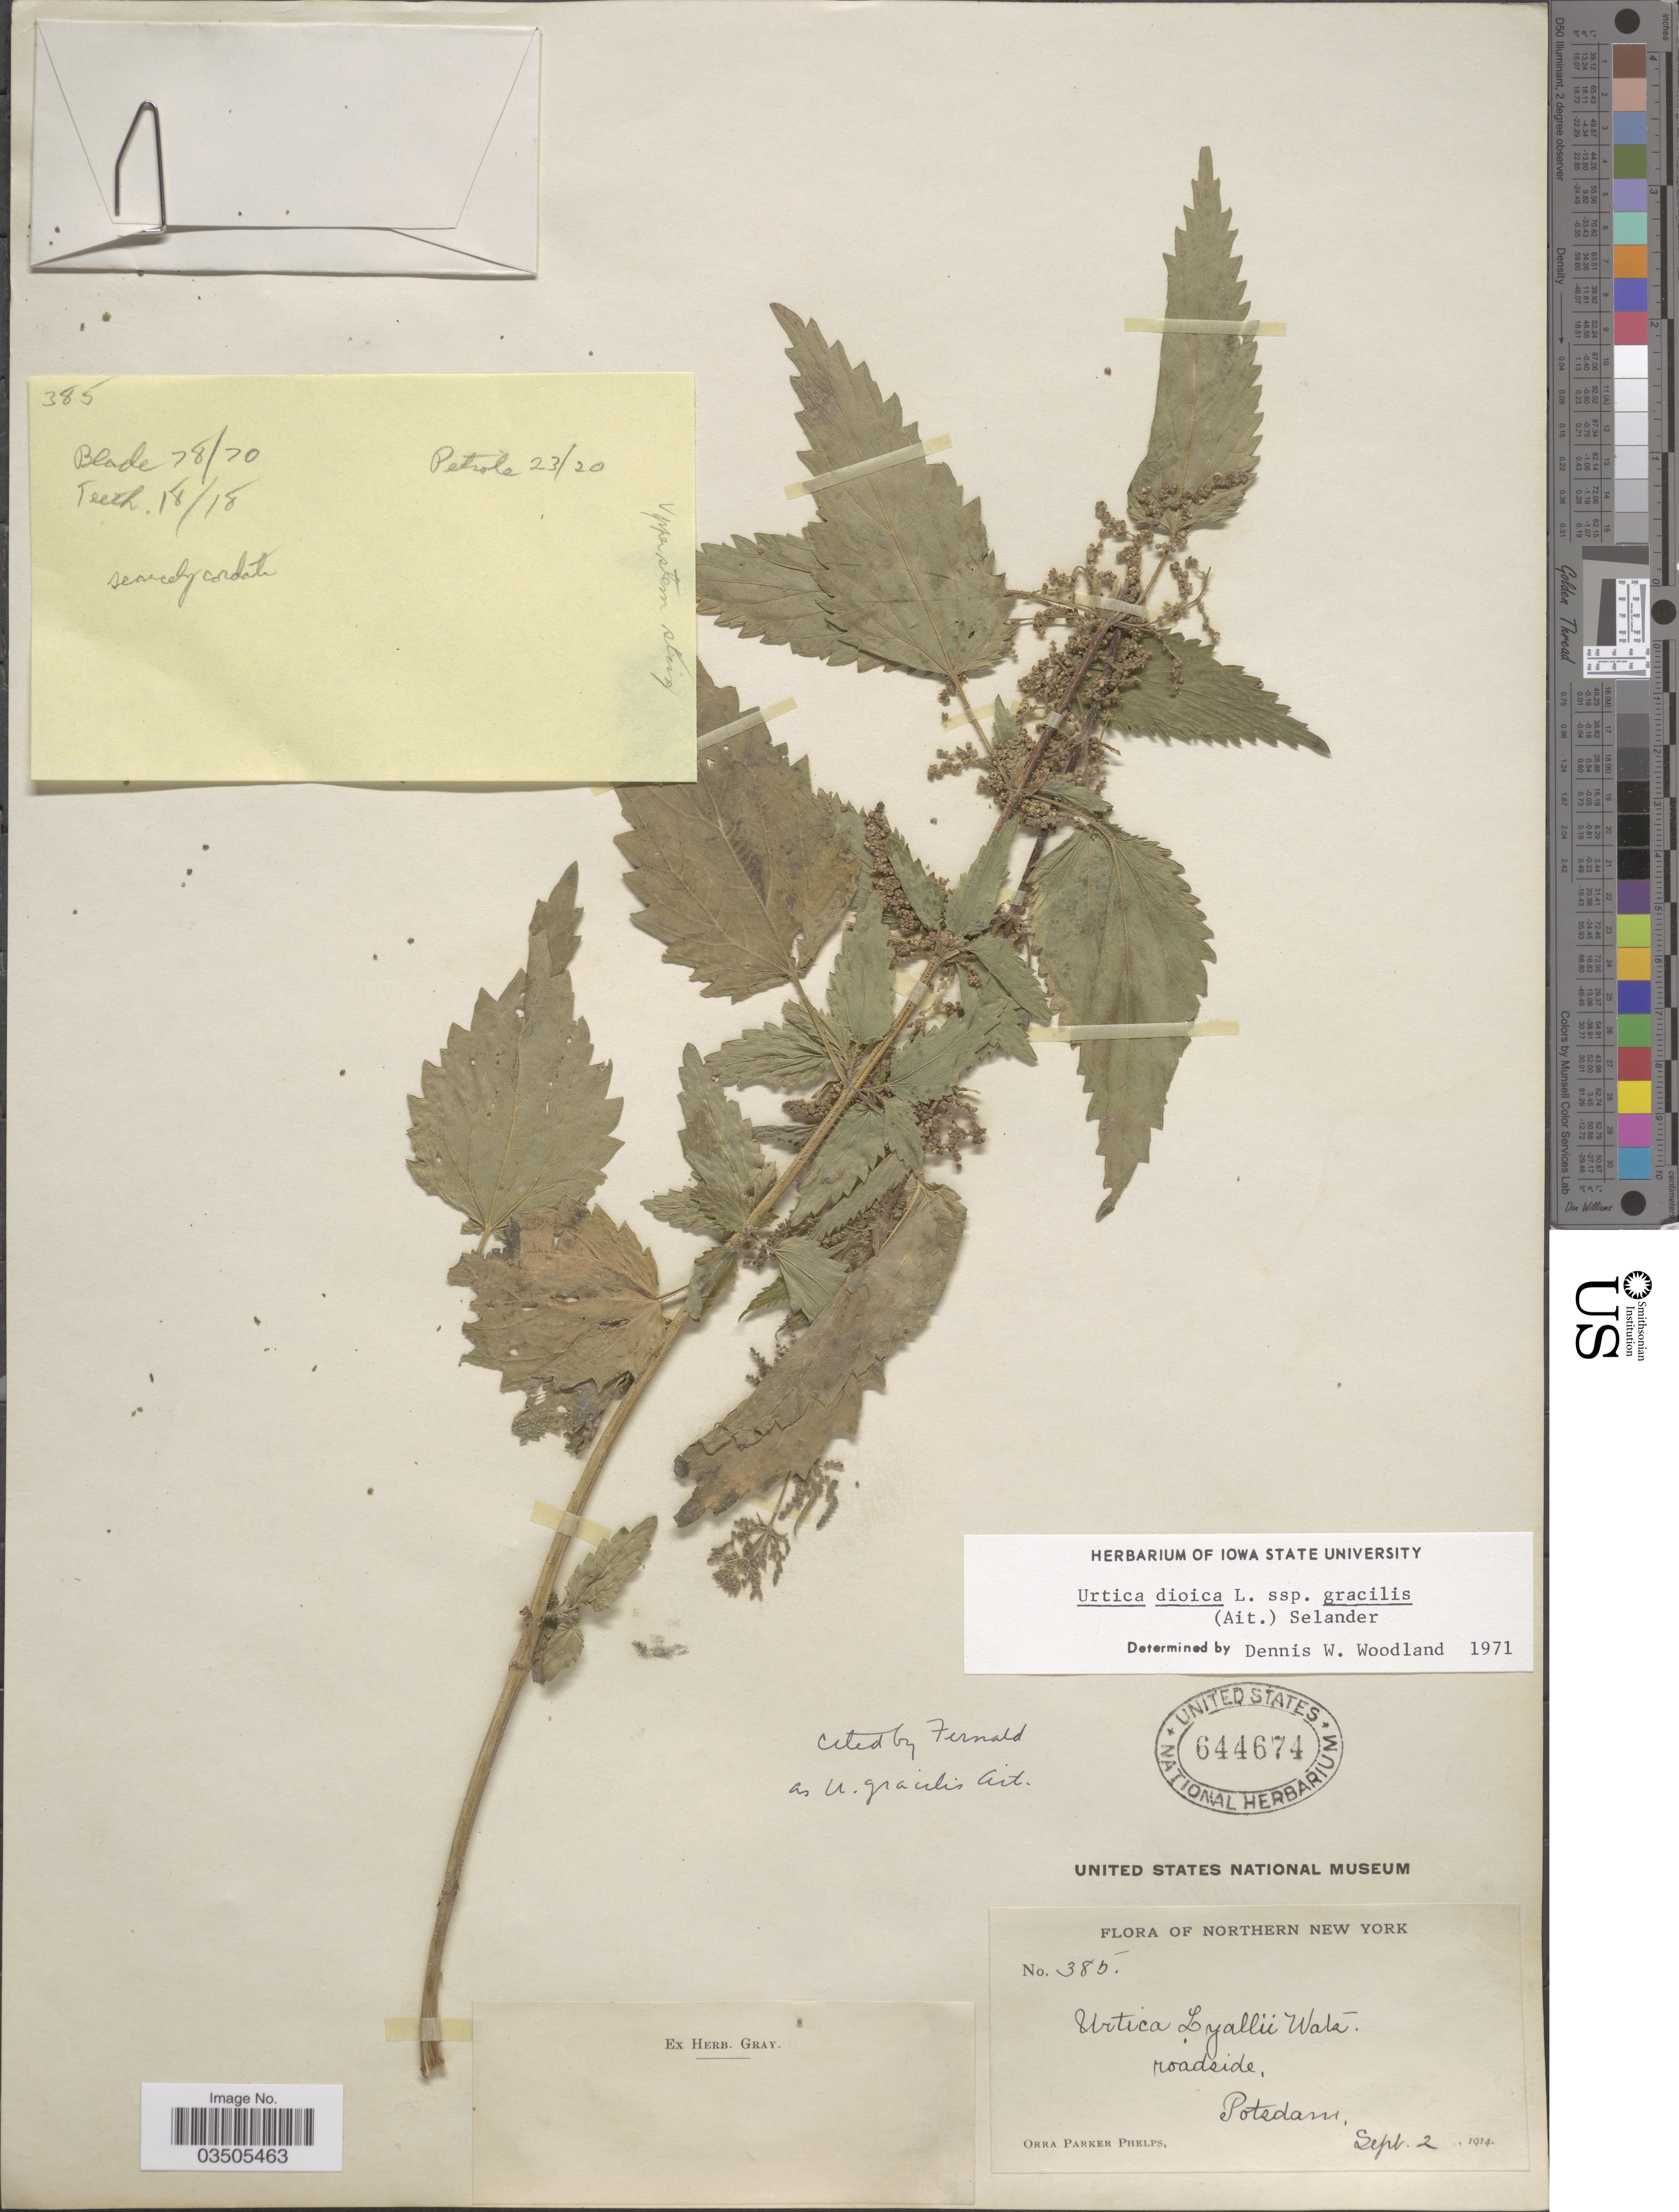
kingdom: Plantae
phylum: Tracheophyta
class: Magnoliopsida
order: Rosales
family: Urticaceae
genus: Urtica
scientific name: Urtica dioica subsp. gracilis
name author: L.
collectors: O. P. Phelps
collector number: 385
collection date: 1914-09-02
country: United States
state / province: New York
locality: Northern New York. Roadside, Potsdam.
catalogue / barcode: US 644674